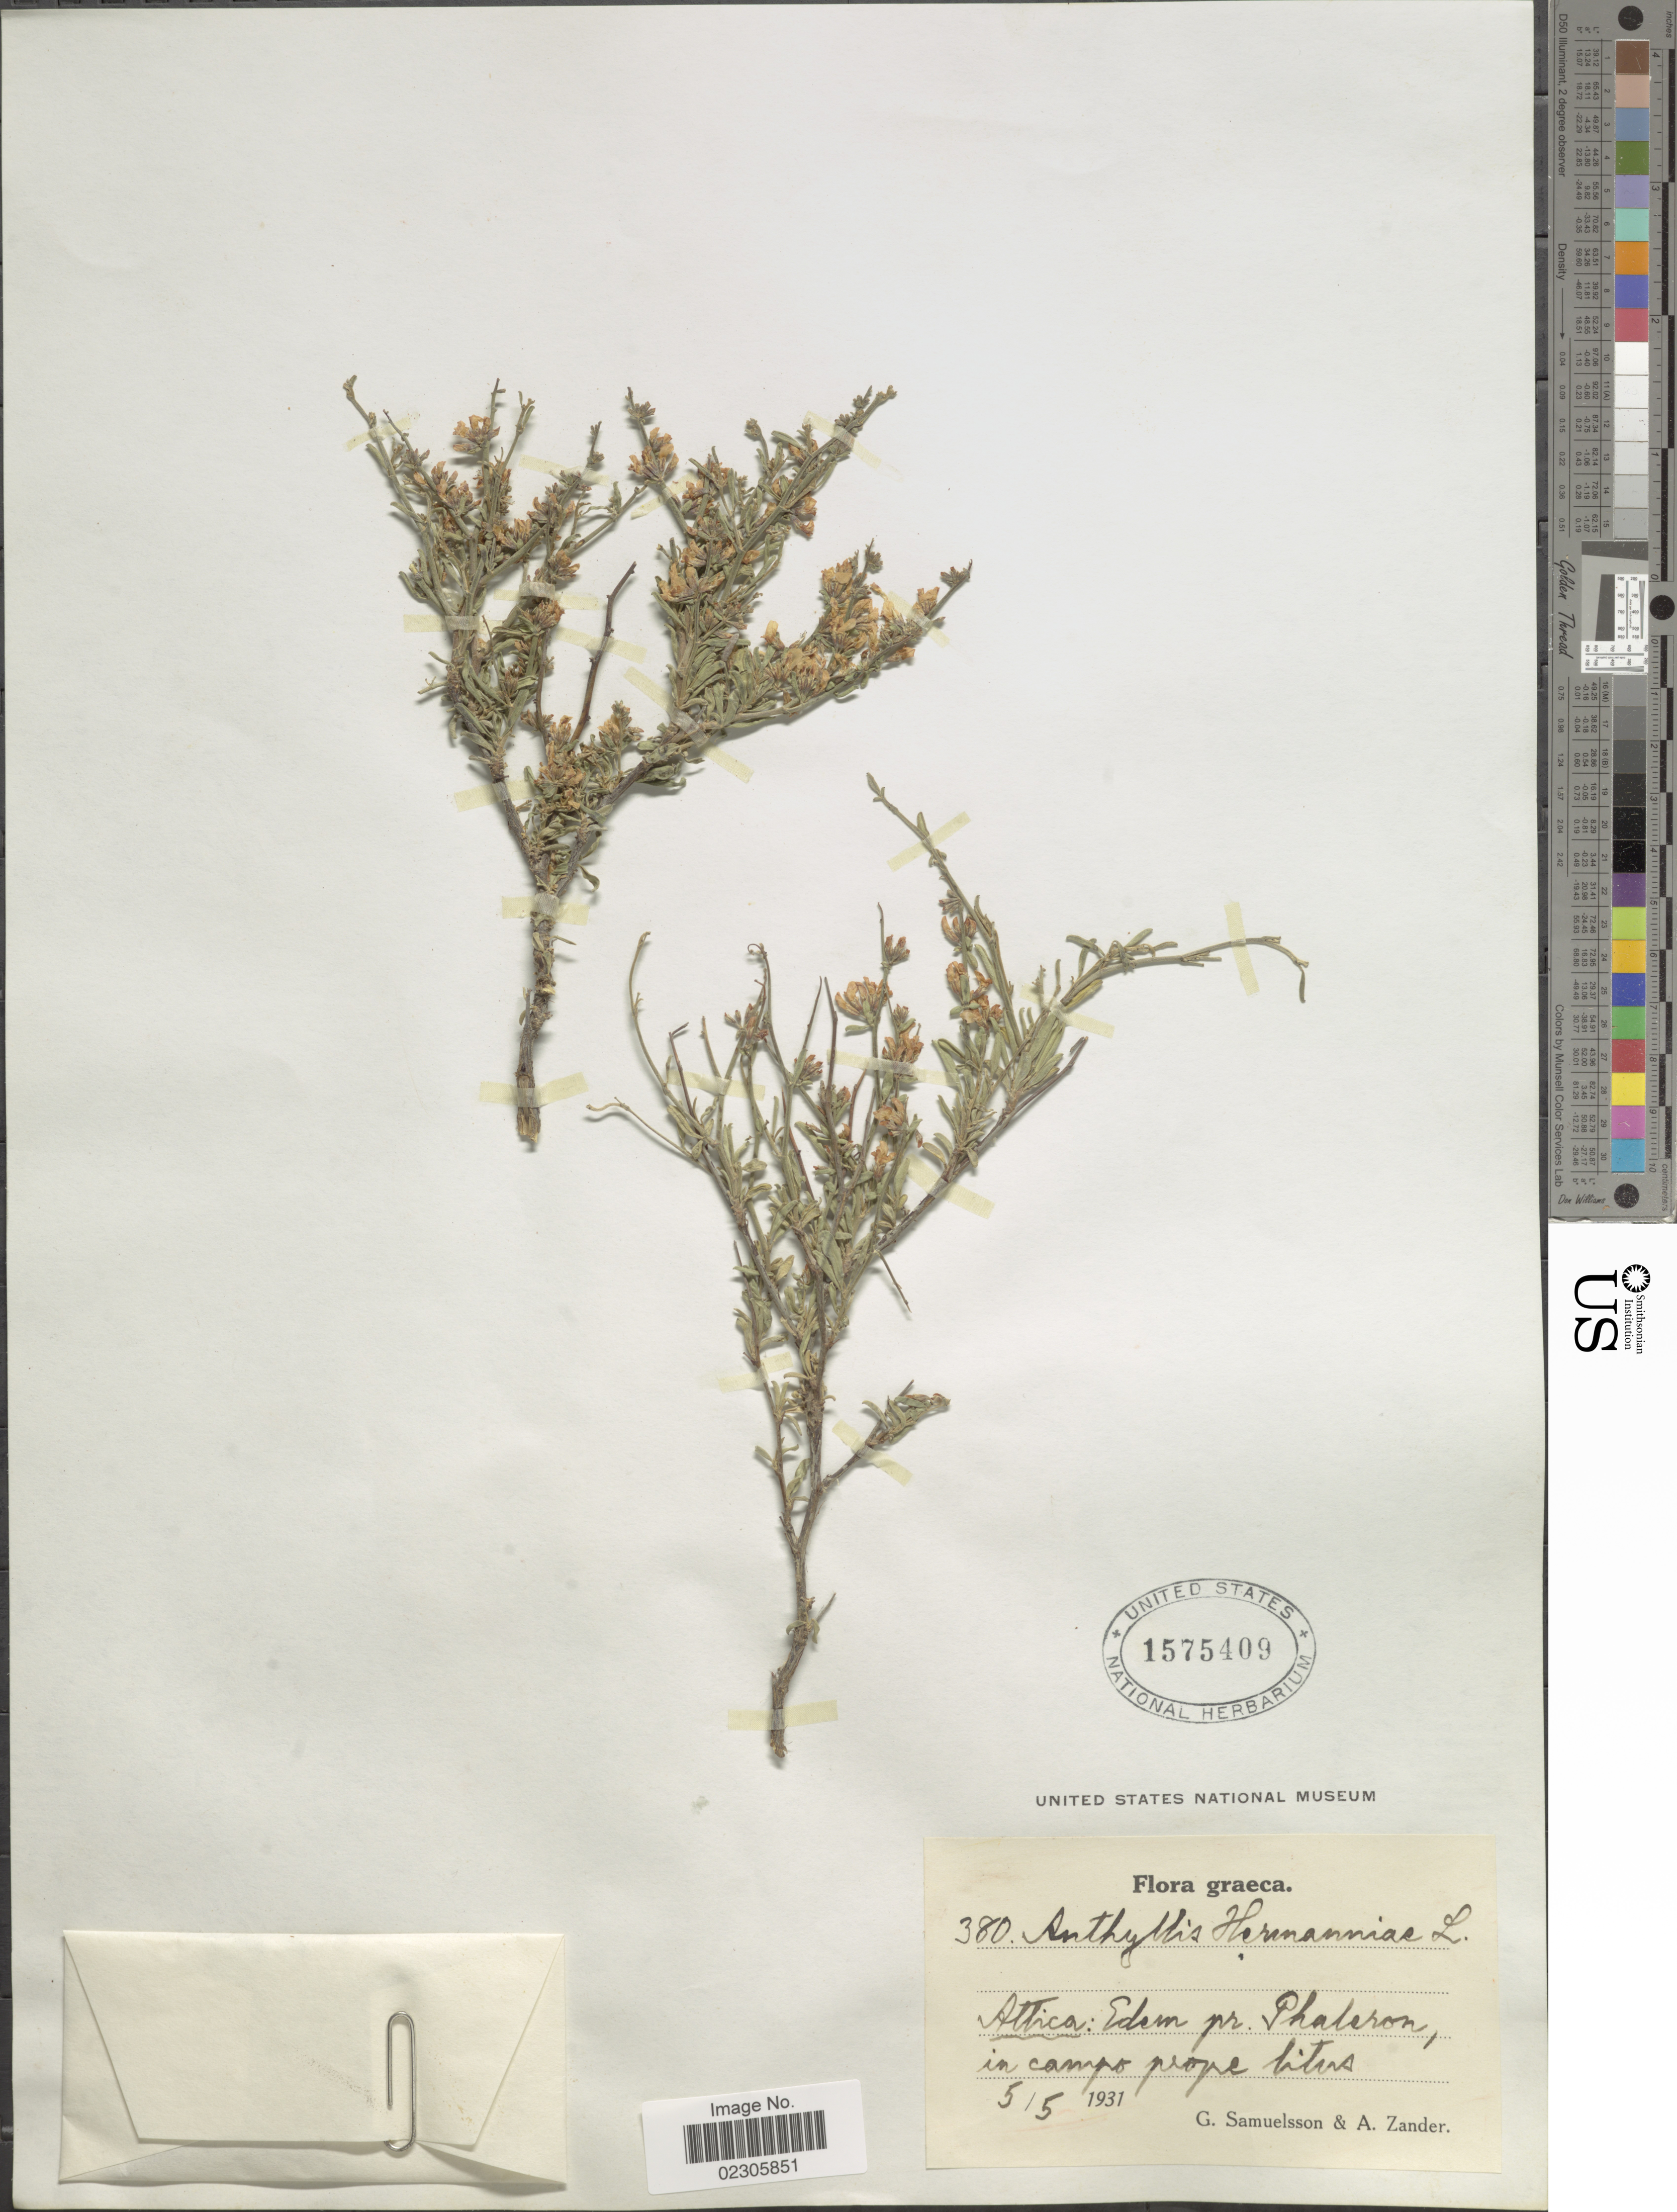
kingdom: Plantae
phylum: Tracheophyta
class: Magnoliopsida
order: Fabales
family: Fabaceae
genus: Anthyllis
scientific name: Anthyllis hermanniae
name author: L.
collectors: G. Samuelsson & A. Zander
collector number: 380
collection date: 1931-05-05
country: Greece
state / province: Attica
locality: Edem pr. Phaleron, in campo prope litus.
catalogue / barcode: US 1575409